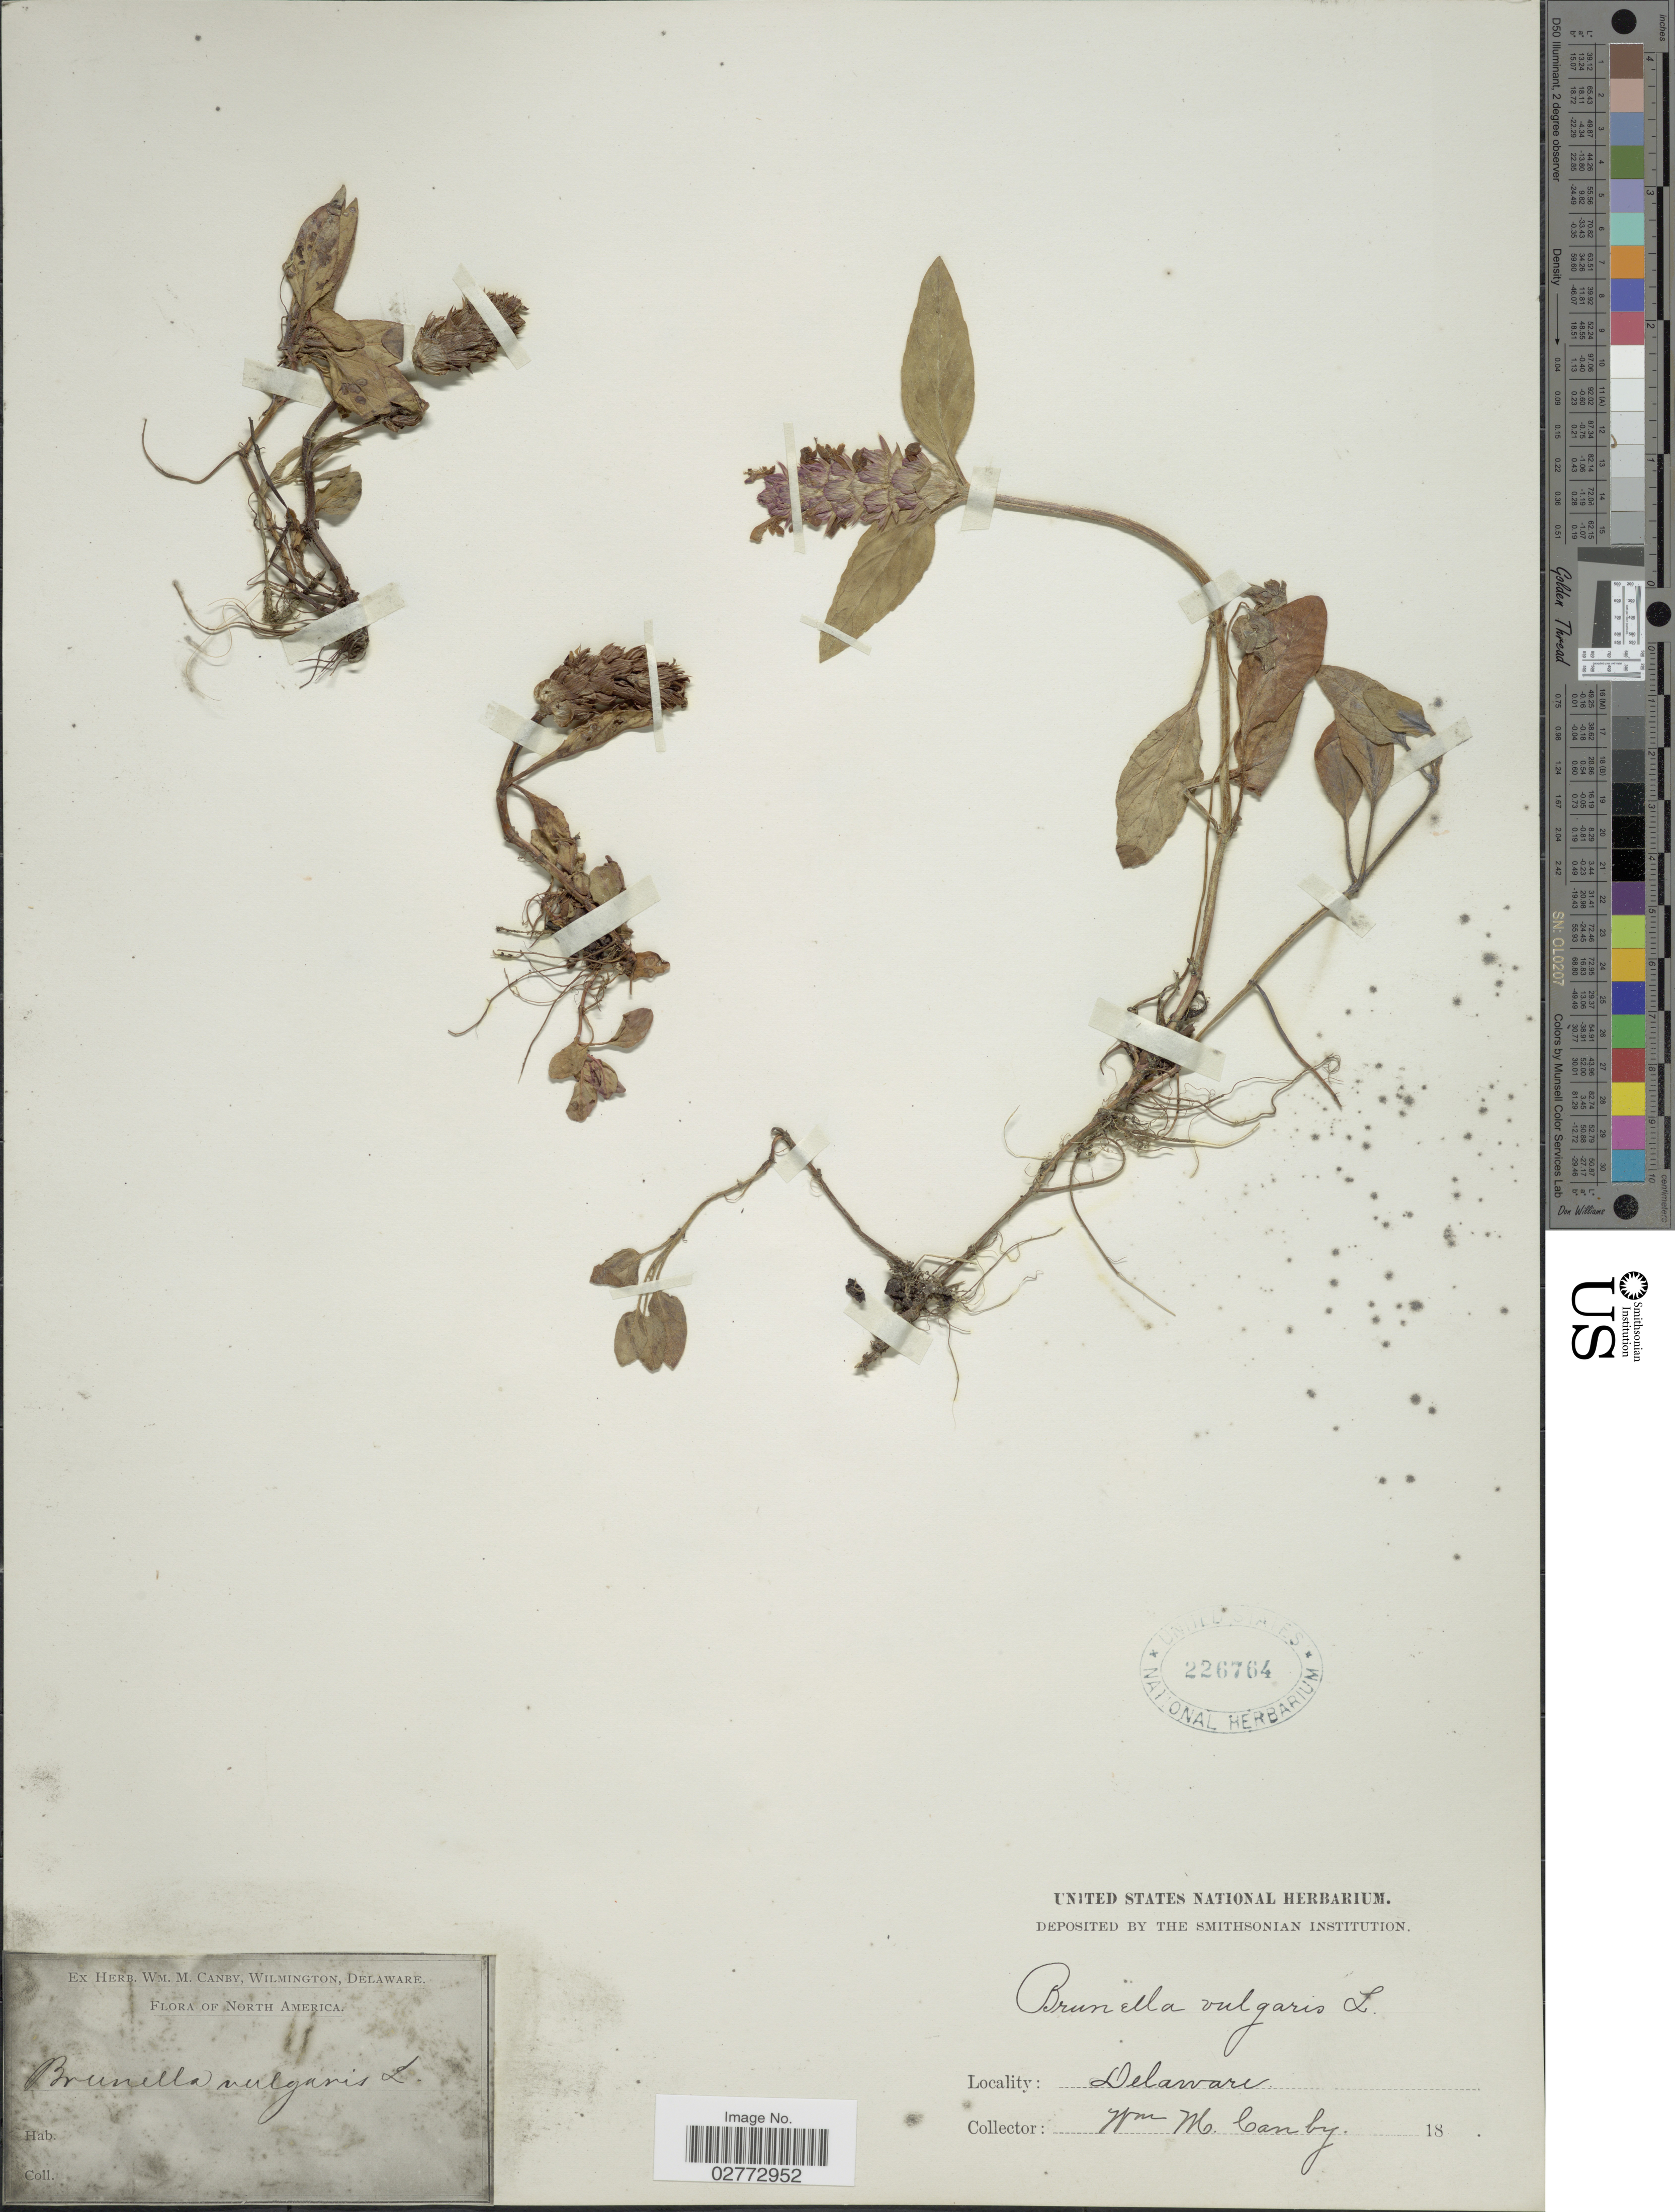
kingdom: Plantae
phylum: Tracheophyta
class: Magnoliopsida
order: Lamiales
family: Lamiaceae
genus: Prunella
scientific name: Prunella vulgaris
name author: L.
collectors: W. M. Canby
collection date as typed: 18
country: United States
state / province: Delaware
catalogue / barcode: US 226764